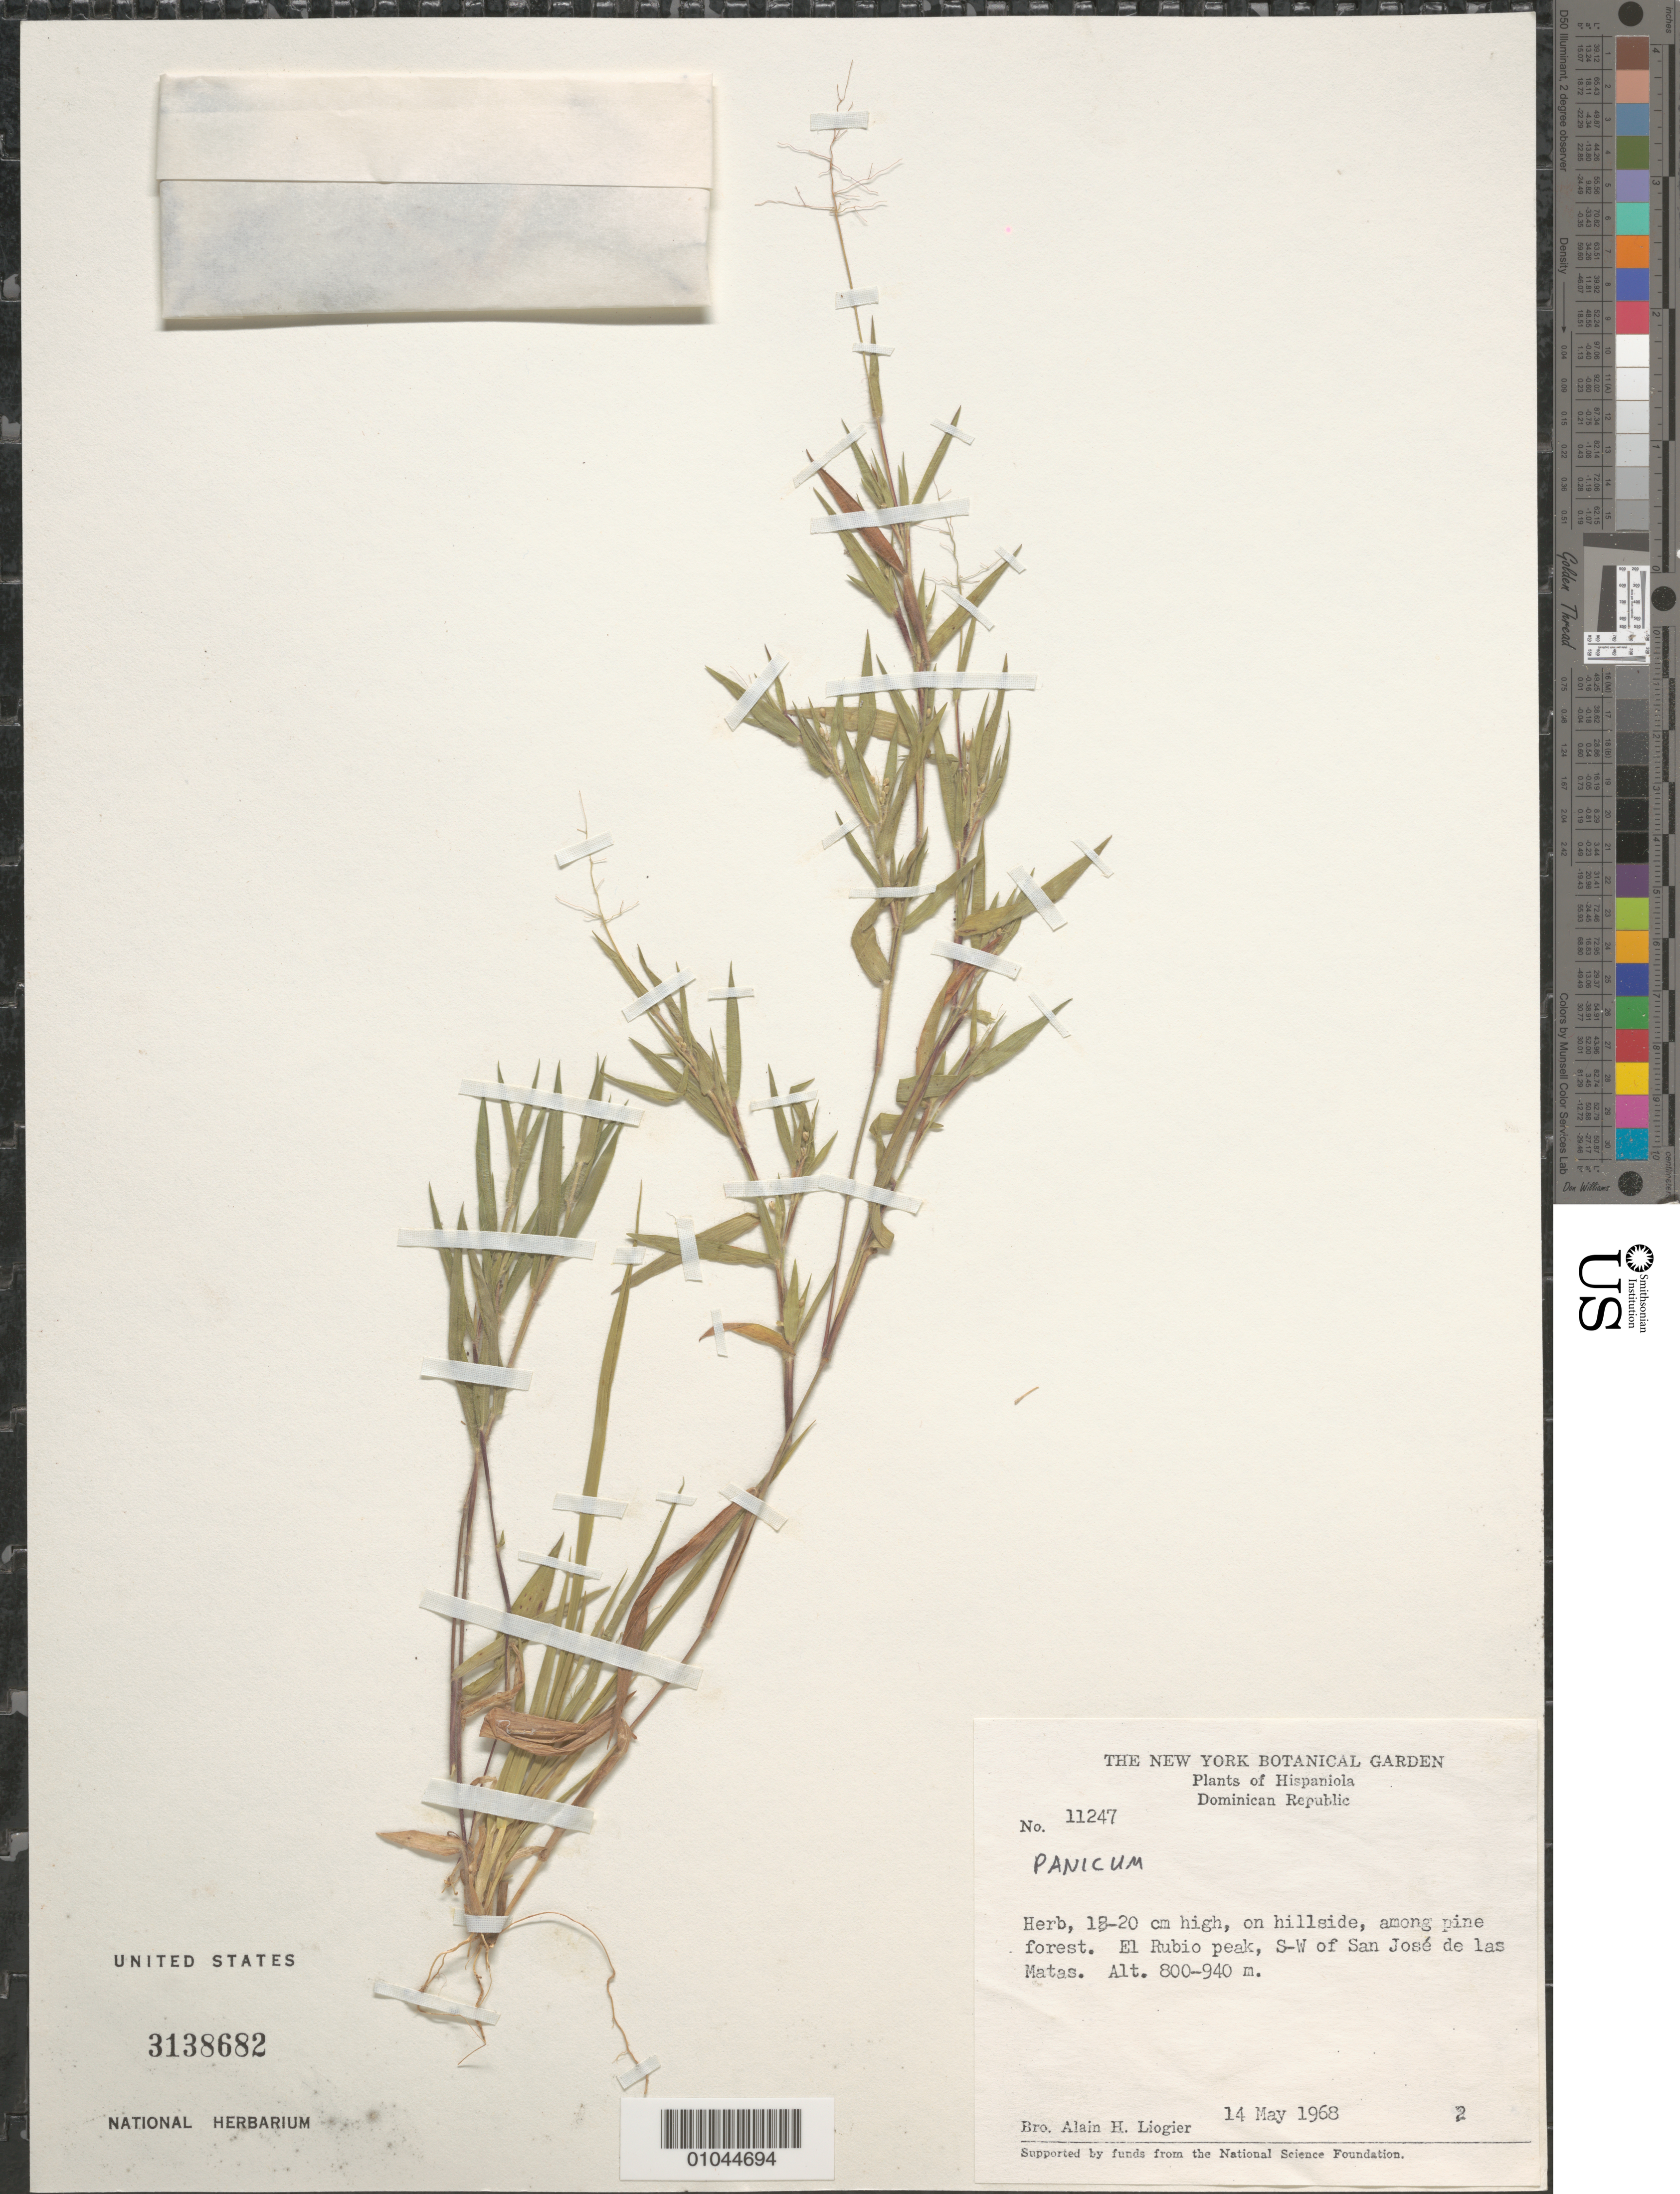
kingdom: Plantae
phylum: Tracheophyta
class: Liliopsida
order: Poales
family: Poaceae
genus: Panicum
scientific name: Panicum sp.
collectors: A. H. Liogier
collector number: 11247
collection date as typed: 14 May 1968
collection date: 1968-05-14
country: Dominican Republic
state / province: Santiago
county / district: San José de las Matas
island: Hispaniola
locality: El Rubio peak, SW of San Jose de las Matas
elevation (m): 800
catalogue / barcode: US 3138682